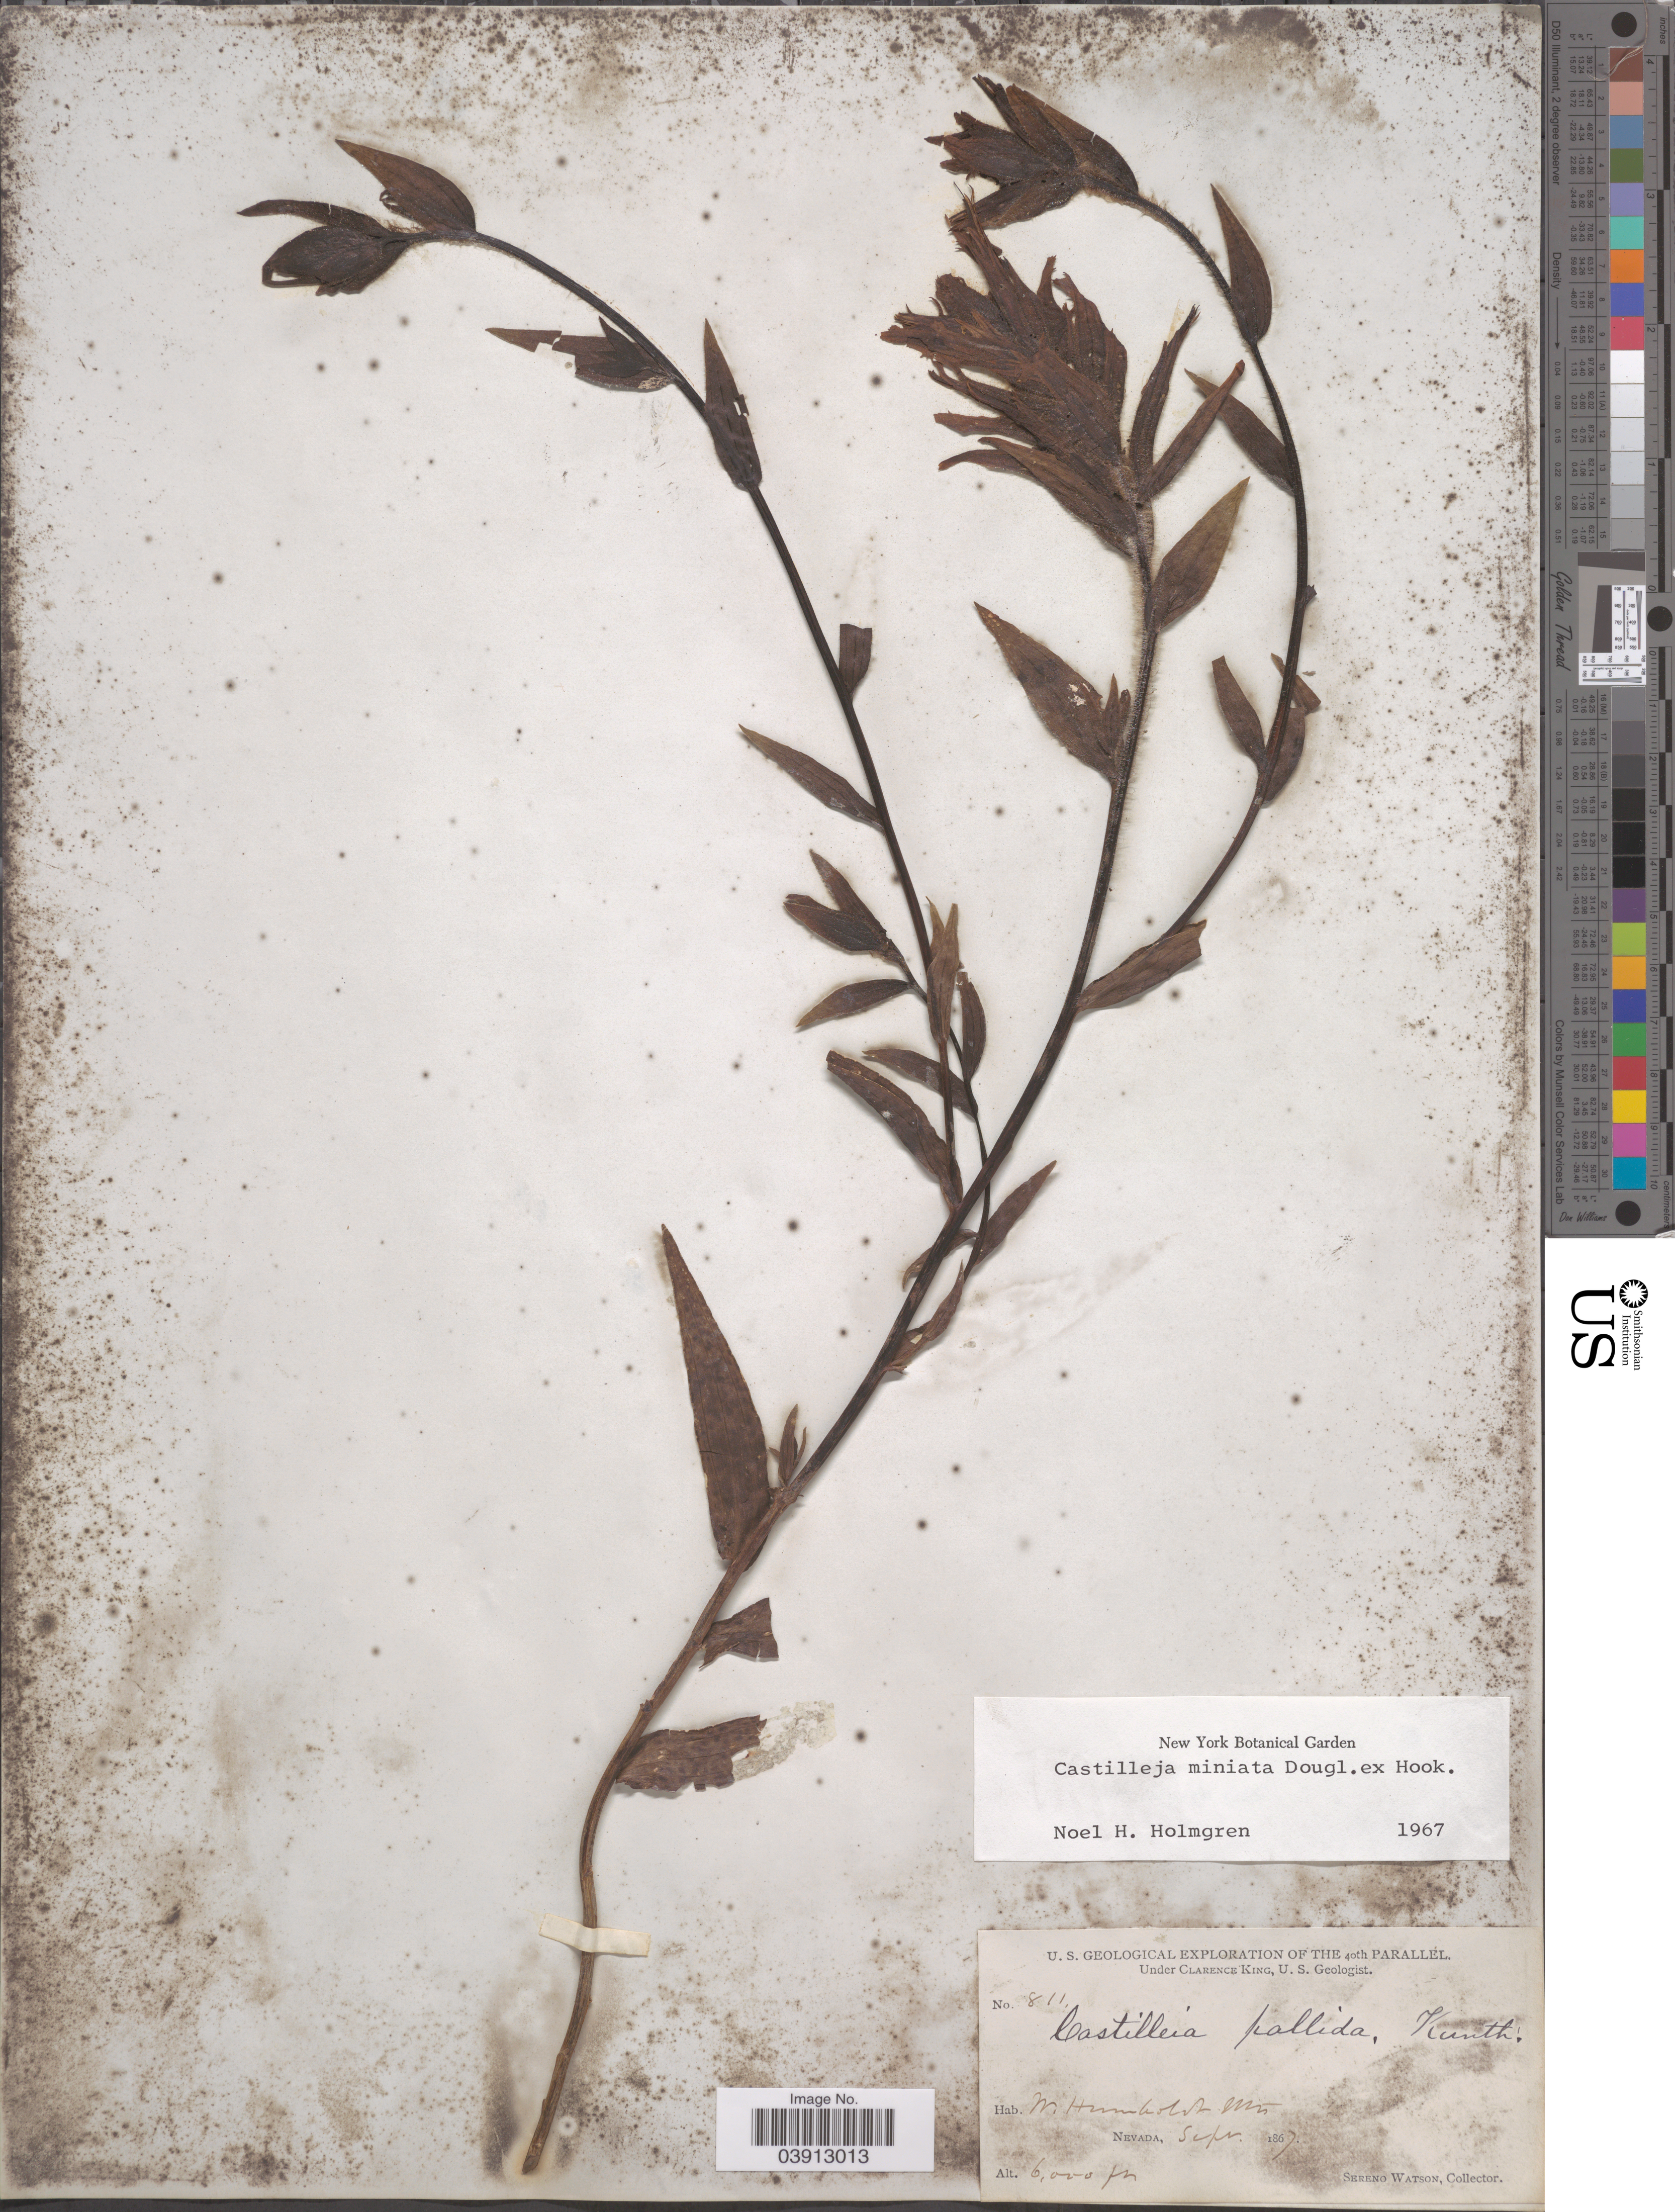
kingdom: Plantae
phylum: Tracheophyta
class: Magnoliopsida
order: Lamiales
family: Orobanchaceae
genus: Castilleja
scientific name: Castilleja miniata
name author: Douglas ex Hook.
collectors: S. Watson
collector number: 811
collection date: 1867-09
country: United States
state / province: Nevada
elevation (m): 1829